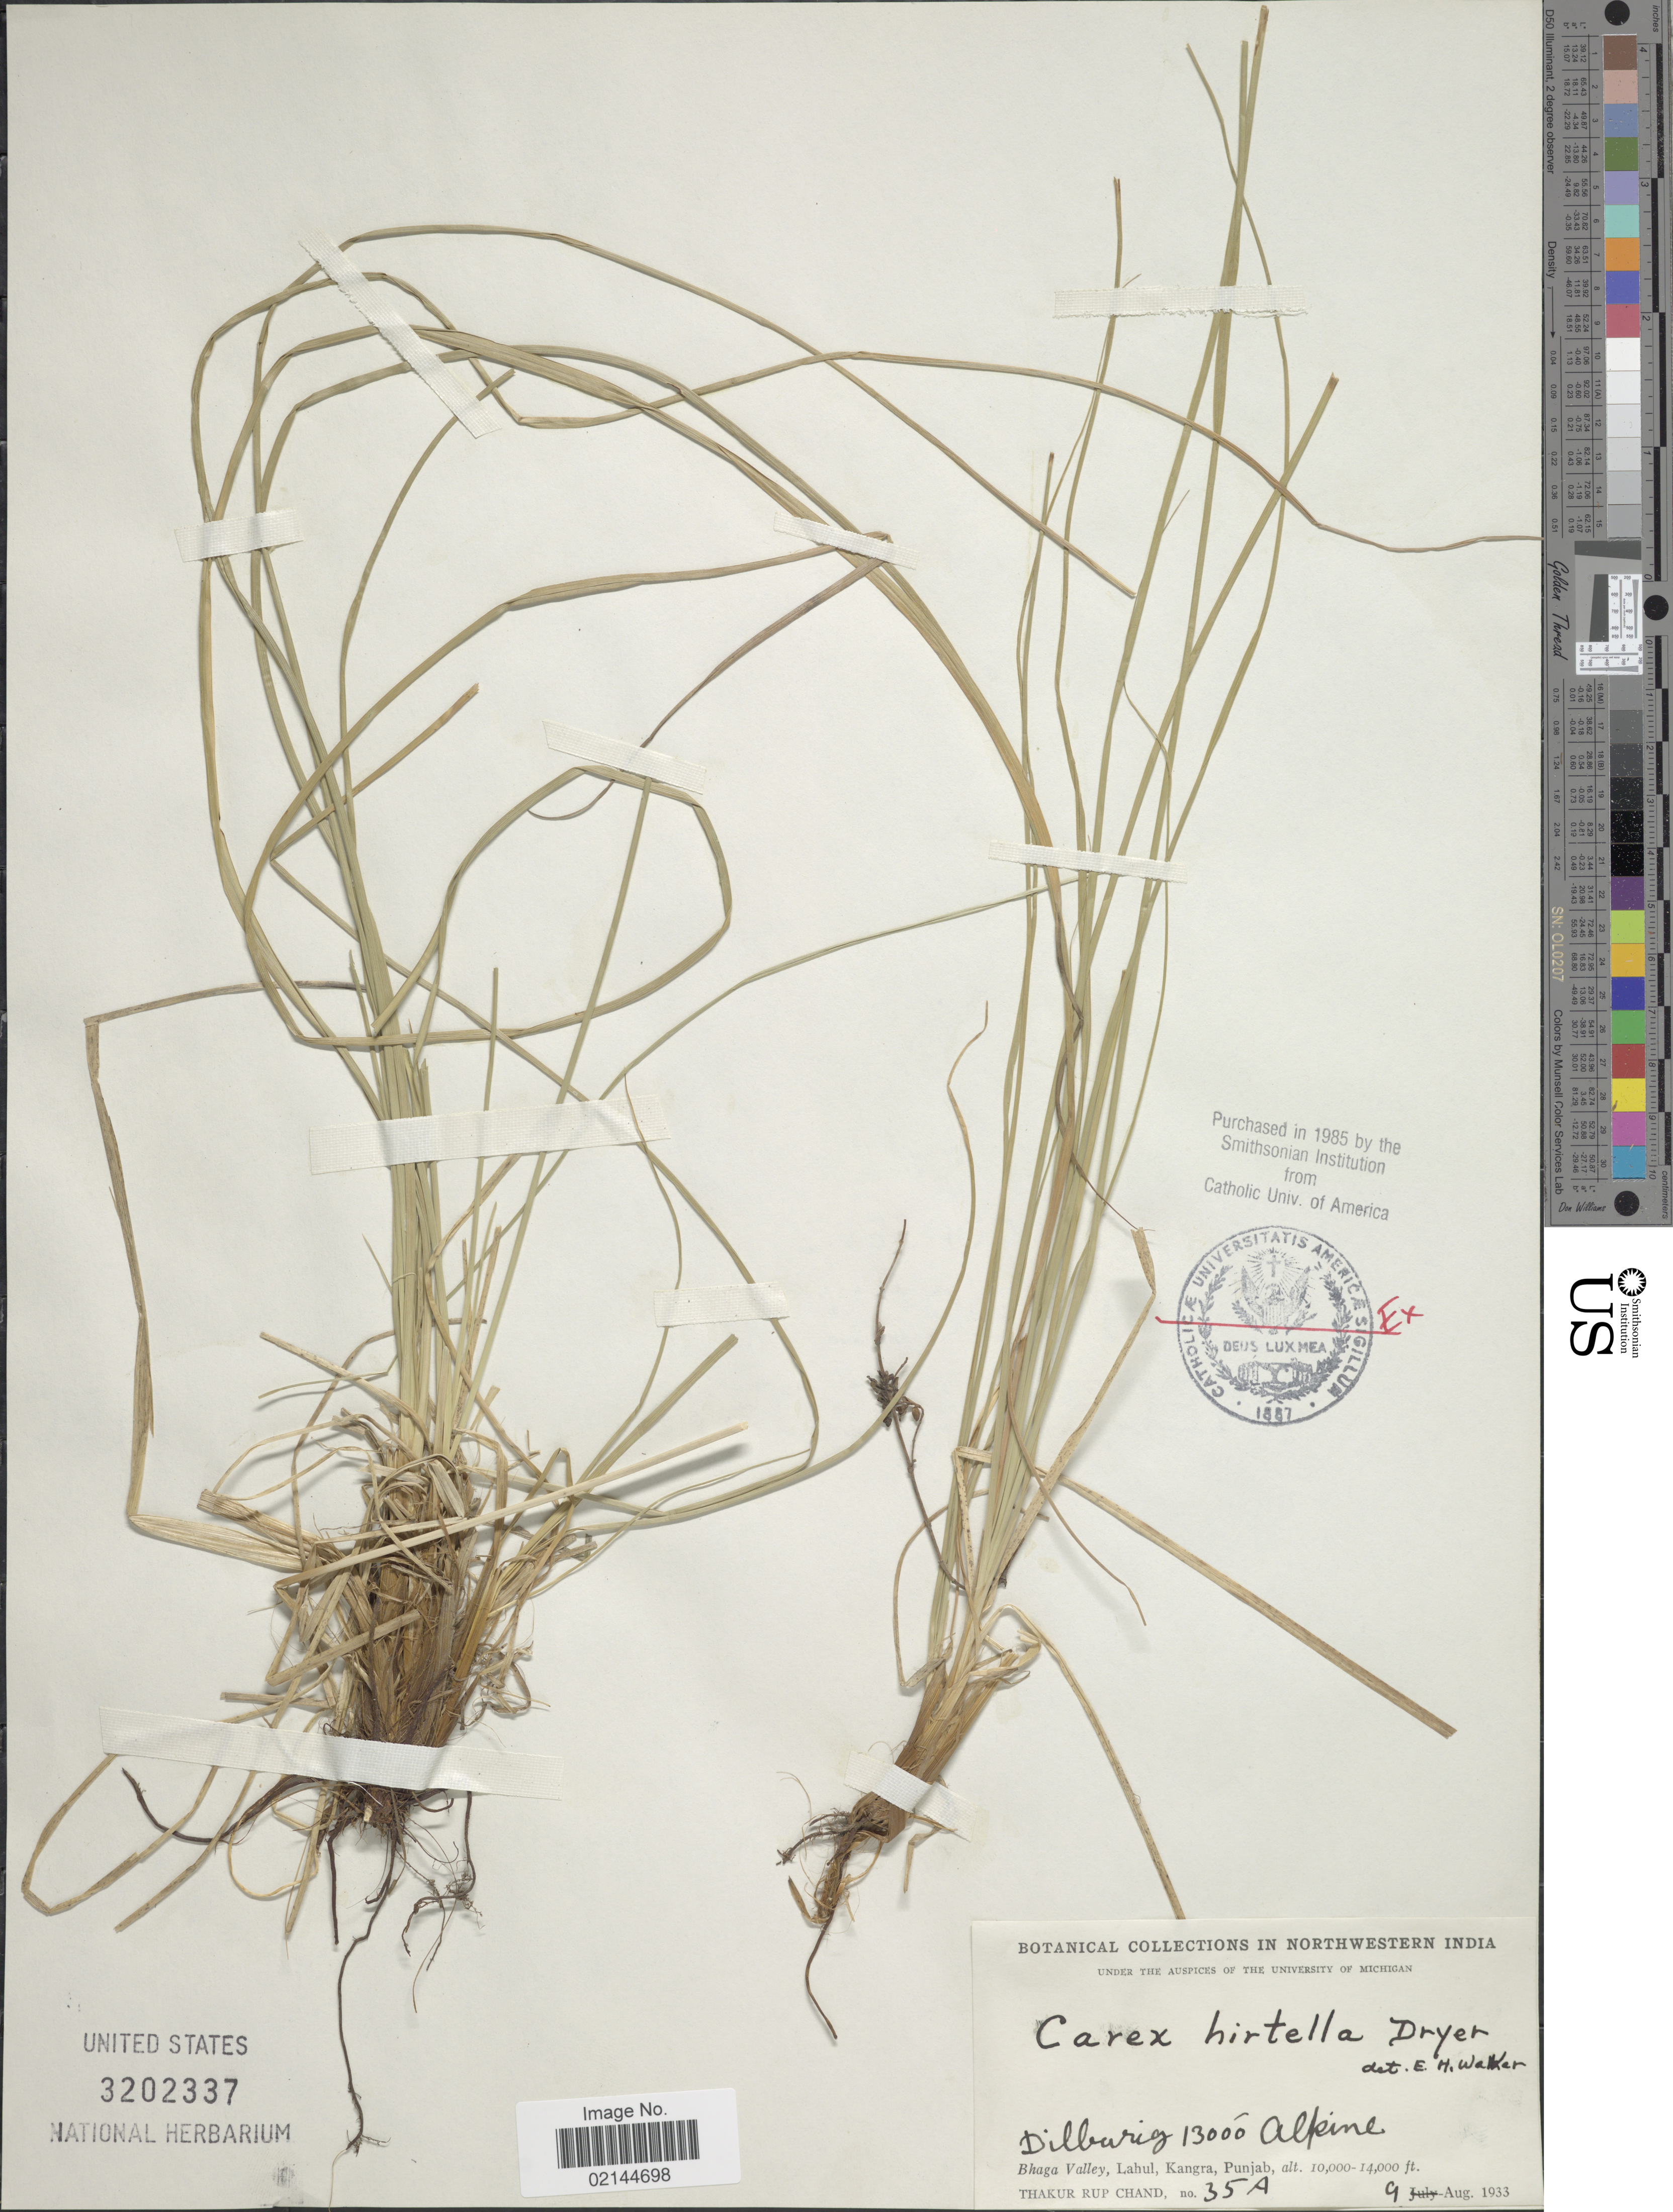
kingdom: Plantae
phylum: Tracheophyta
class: Liliopsida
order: Poales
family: Cyperaceae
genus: Carex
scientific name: Carex plectobasis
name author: V.I. Krecz.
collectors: T. R. Chand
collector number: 35A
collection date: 1933-08-09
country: India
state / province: Punjab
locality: Northwestern India. Bhaga Valley, Lahul, Kangra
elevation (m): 3048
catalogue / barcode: US 3202337